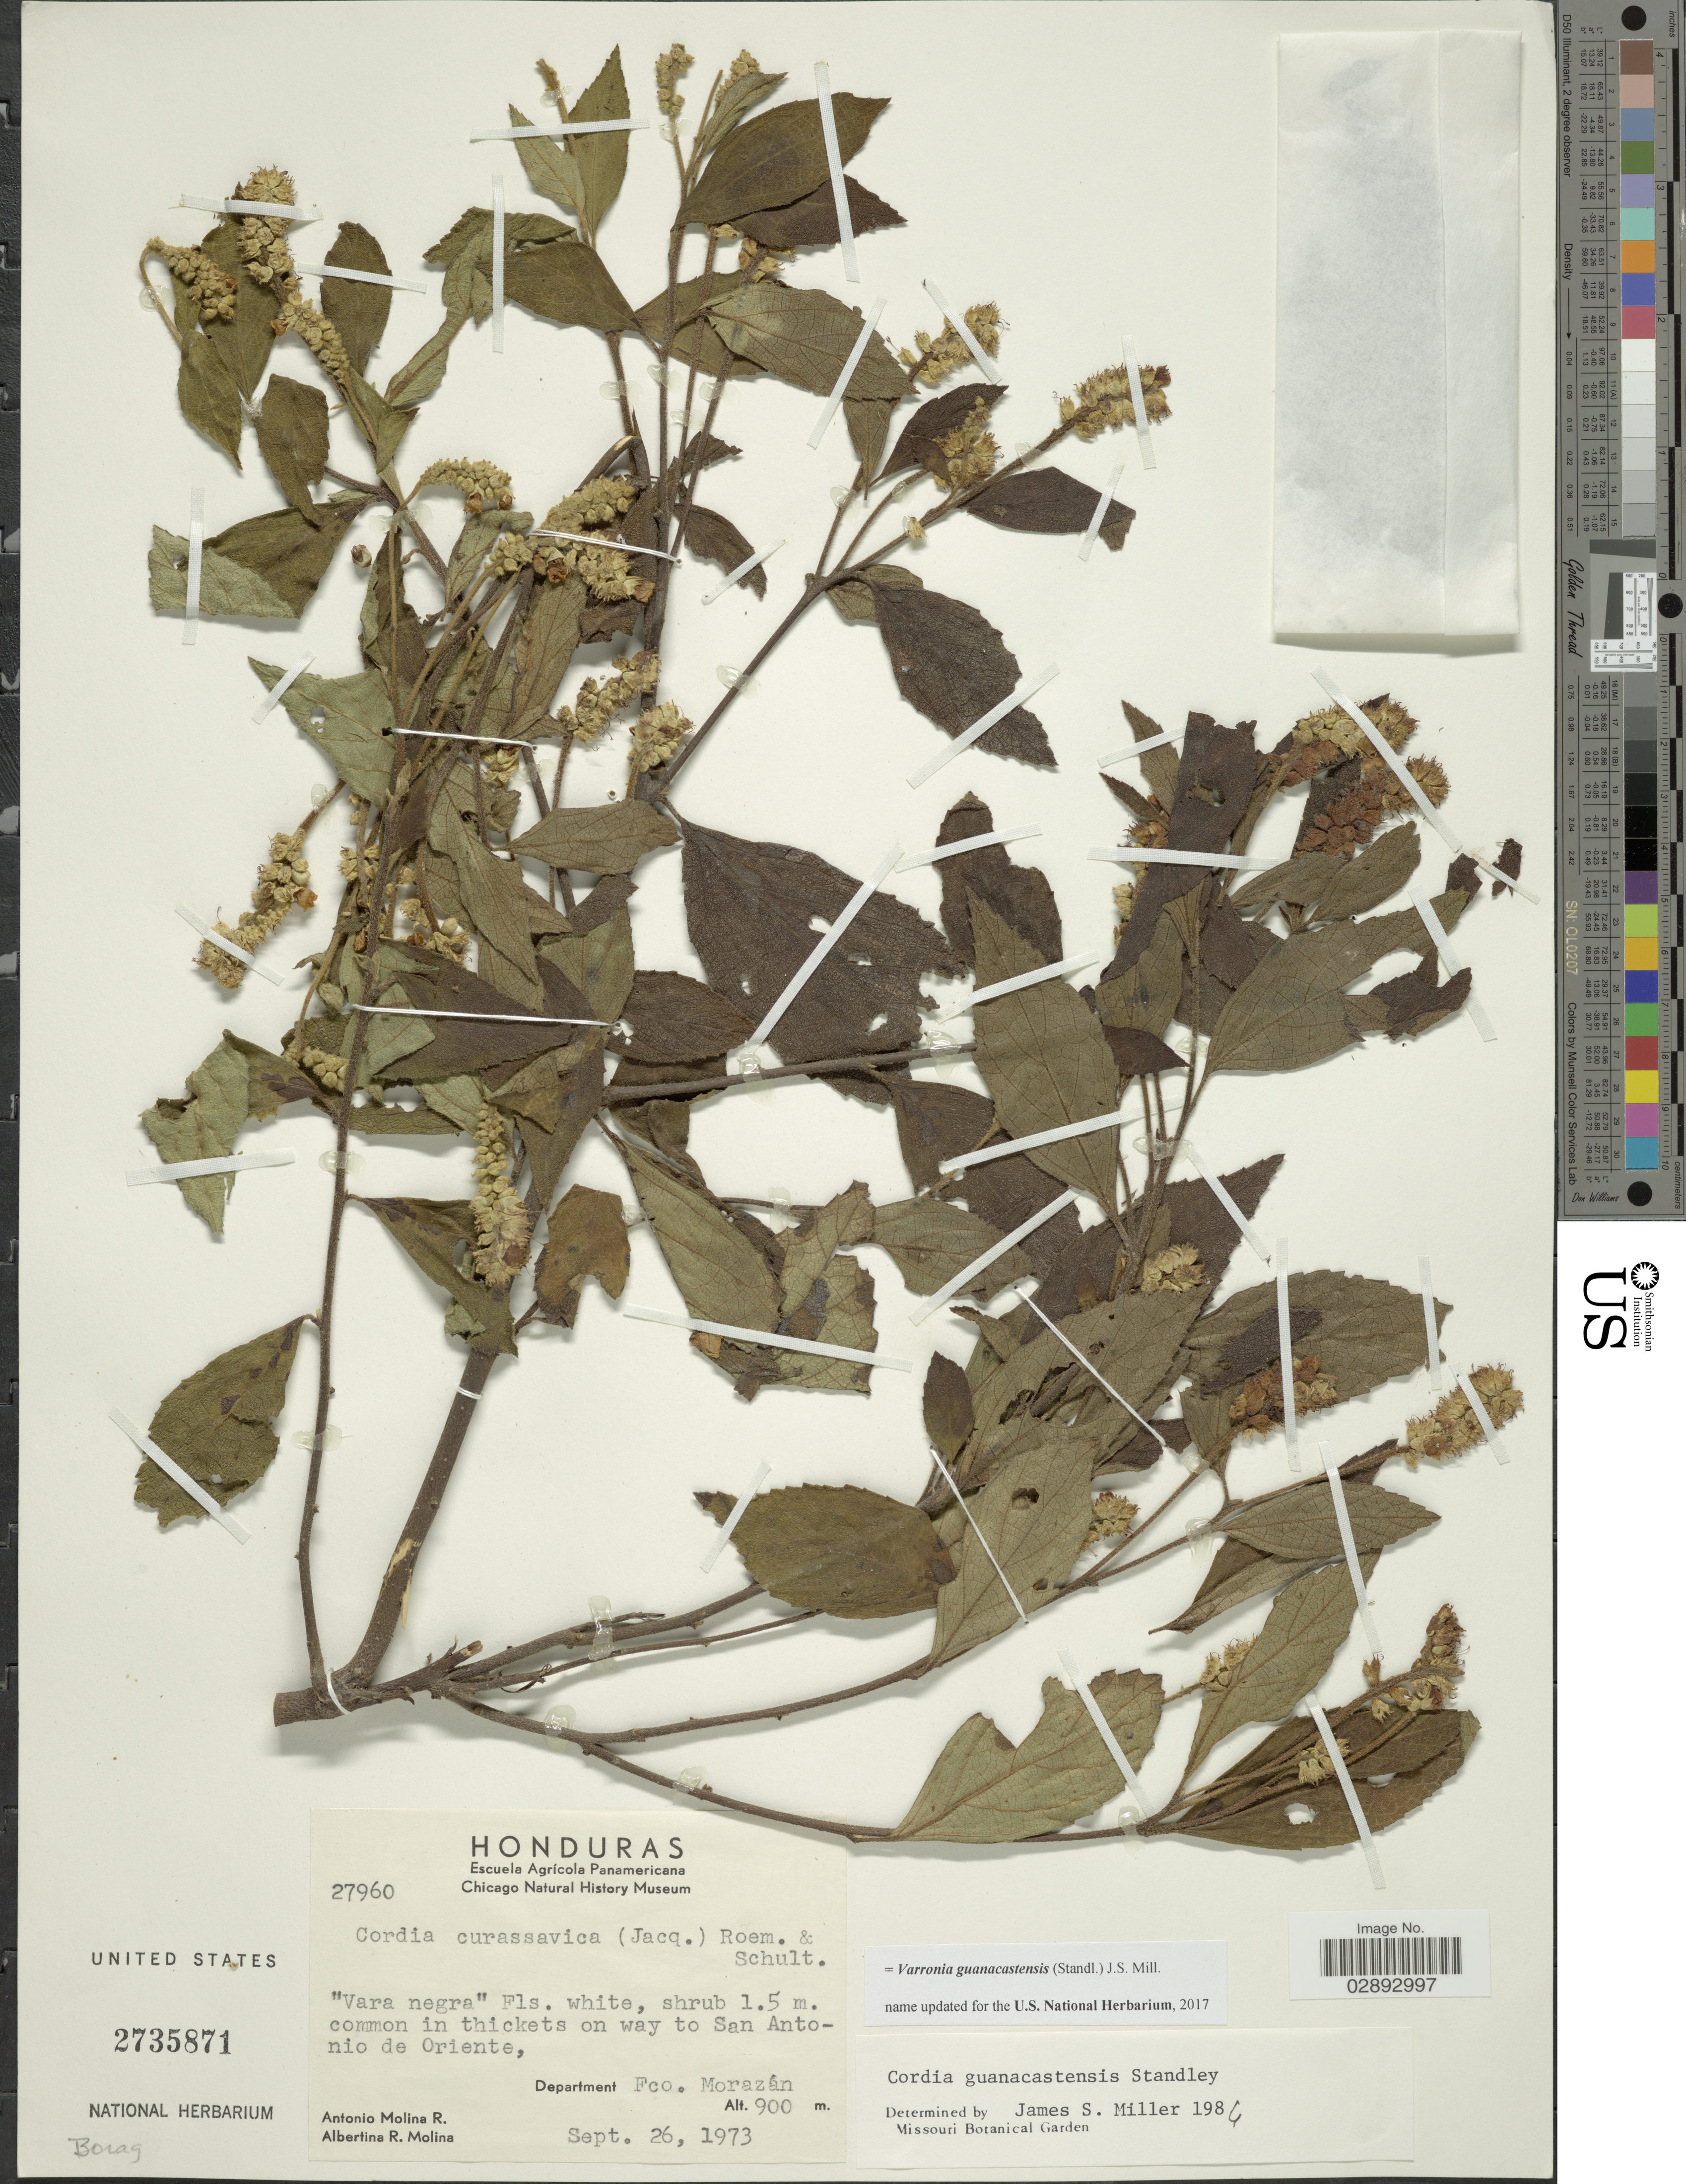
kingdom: Plantae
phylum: Tracheophyta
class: Magnoliopsida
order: Boraginales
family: Cordiaceae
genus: Varronia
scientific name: Varronia guanacastensis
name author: (Standl.) J.S. Mill.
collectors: A. Molina R. & A. R. Molina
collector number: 27960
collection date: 1973-09-26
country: Honduras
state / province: Fco. Morazán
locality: Common in thickets on way to San Antonio de Oriente, Department Fco. Morazán.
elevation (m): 900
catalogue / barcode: US 2735871